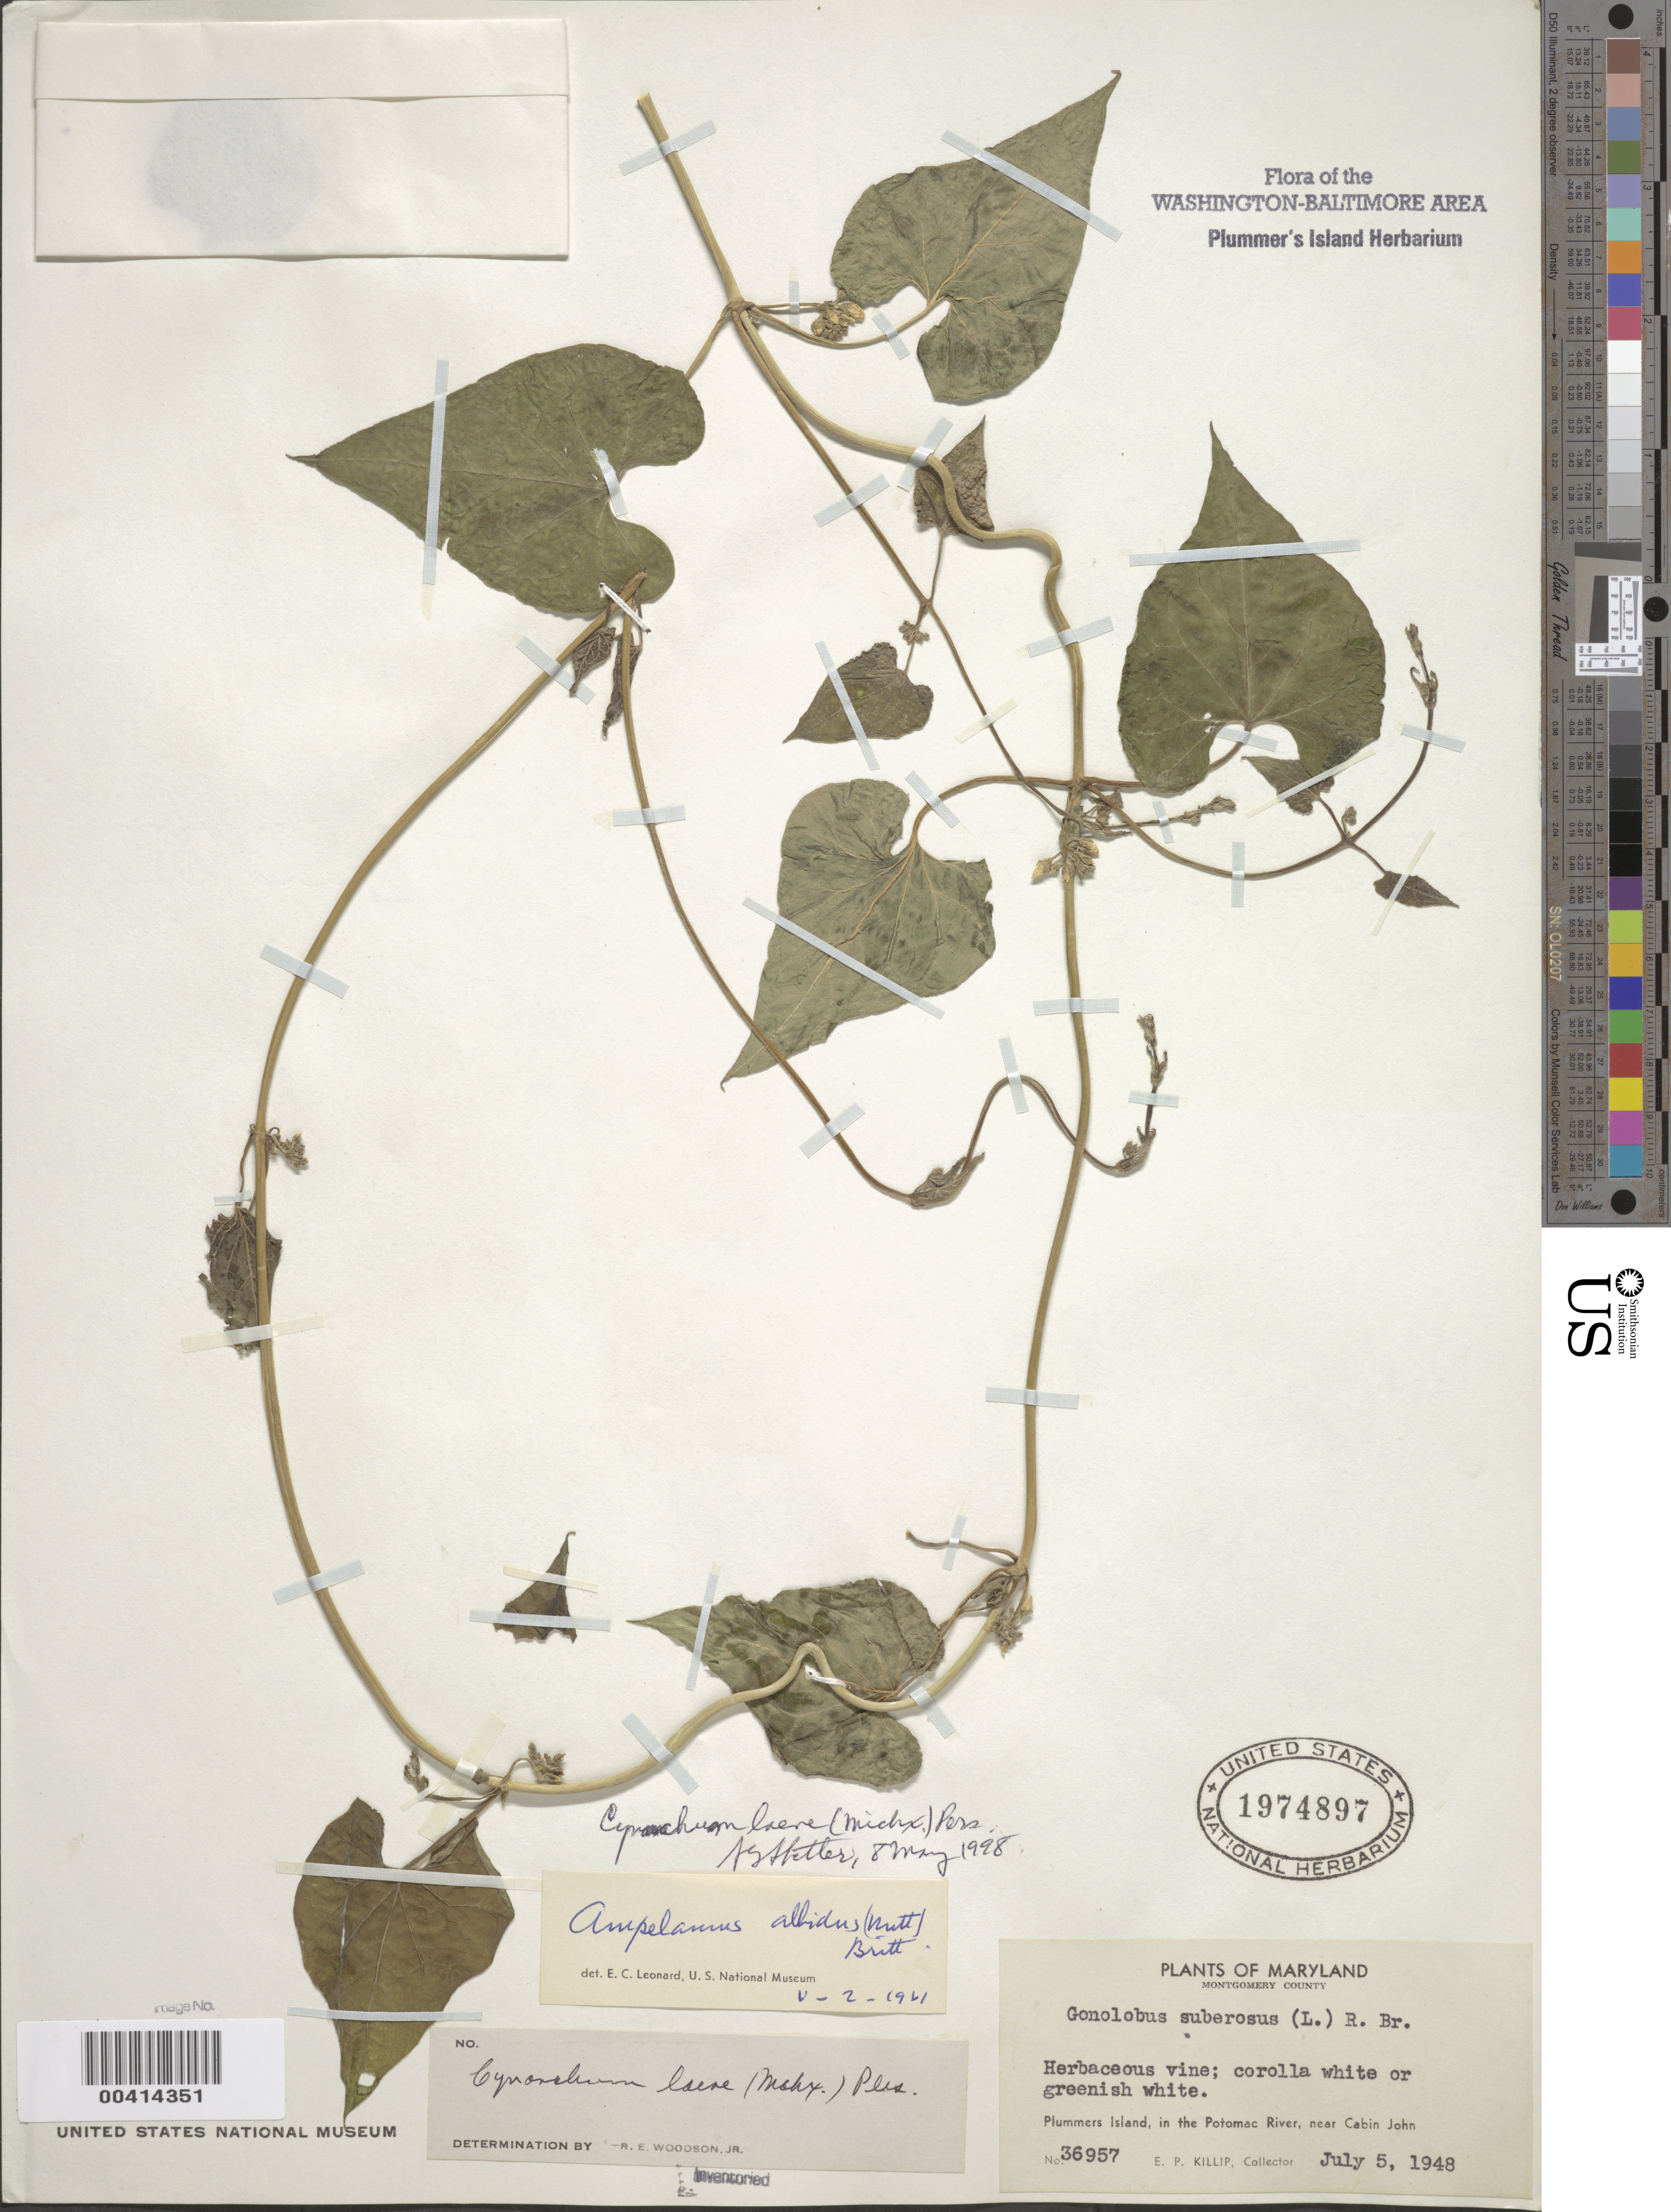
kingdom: Plantae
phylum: Tracheophyta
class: Magnoliopsida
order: Gentianales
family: Apocynaceae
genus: Cynanchum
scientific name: Cynanchum laeve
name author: (Michx.) Pers.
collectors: E. P. Killip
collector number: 36957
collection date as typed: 05 Jul 1948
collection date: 1948-07-05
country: United States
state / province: Maryland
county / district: Montgomery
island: Plummers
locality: Plummer's Island C. & O. Canal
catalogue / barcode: US 1974897